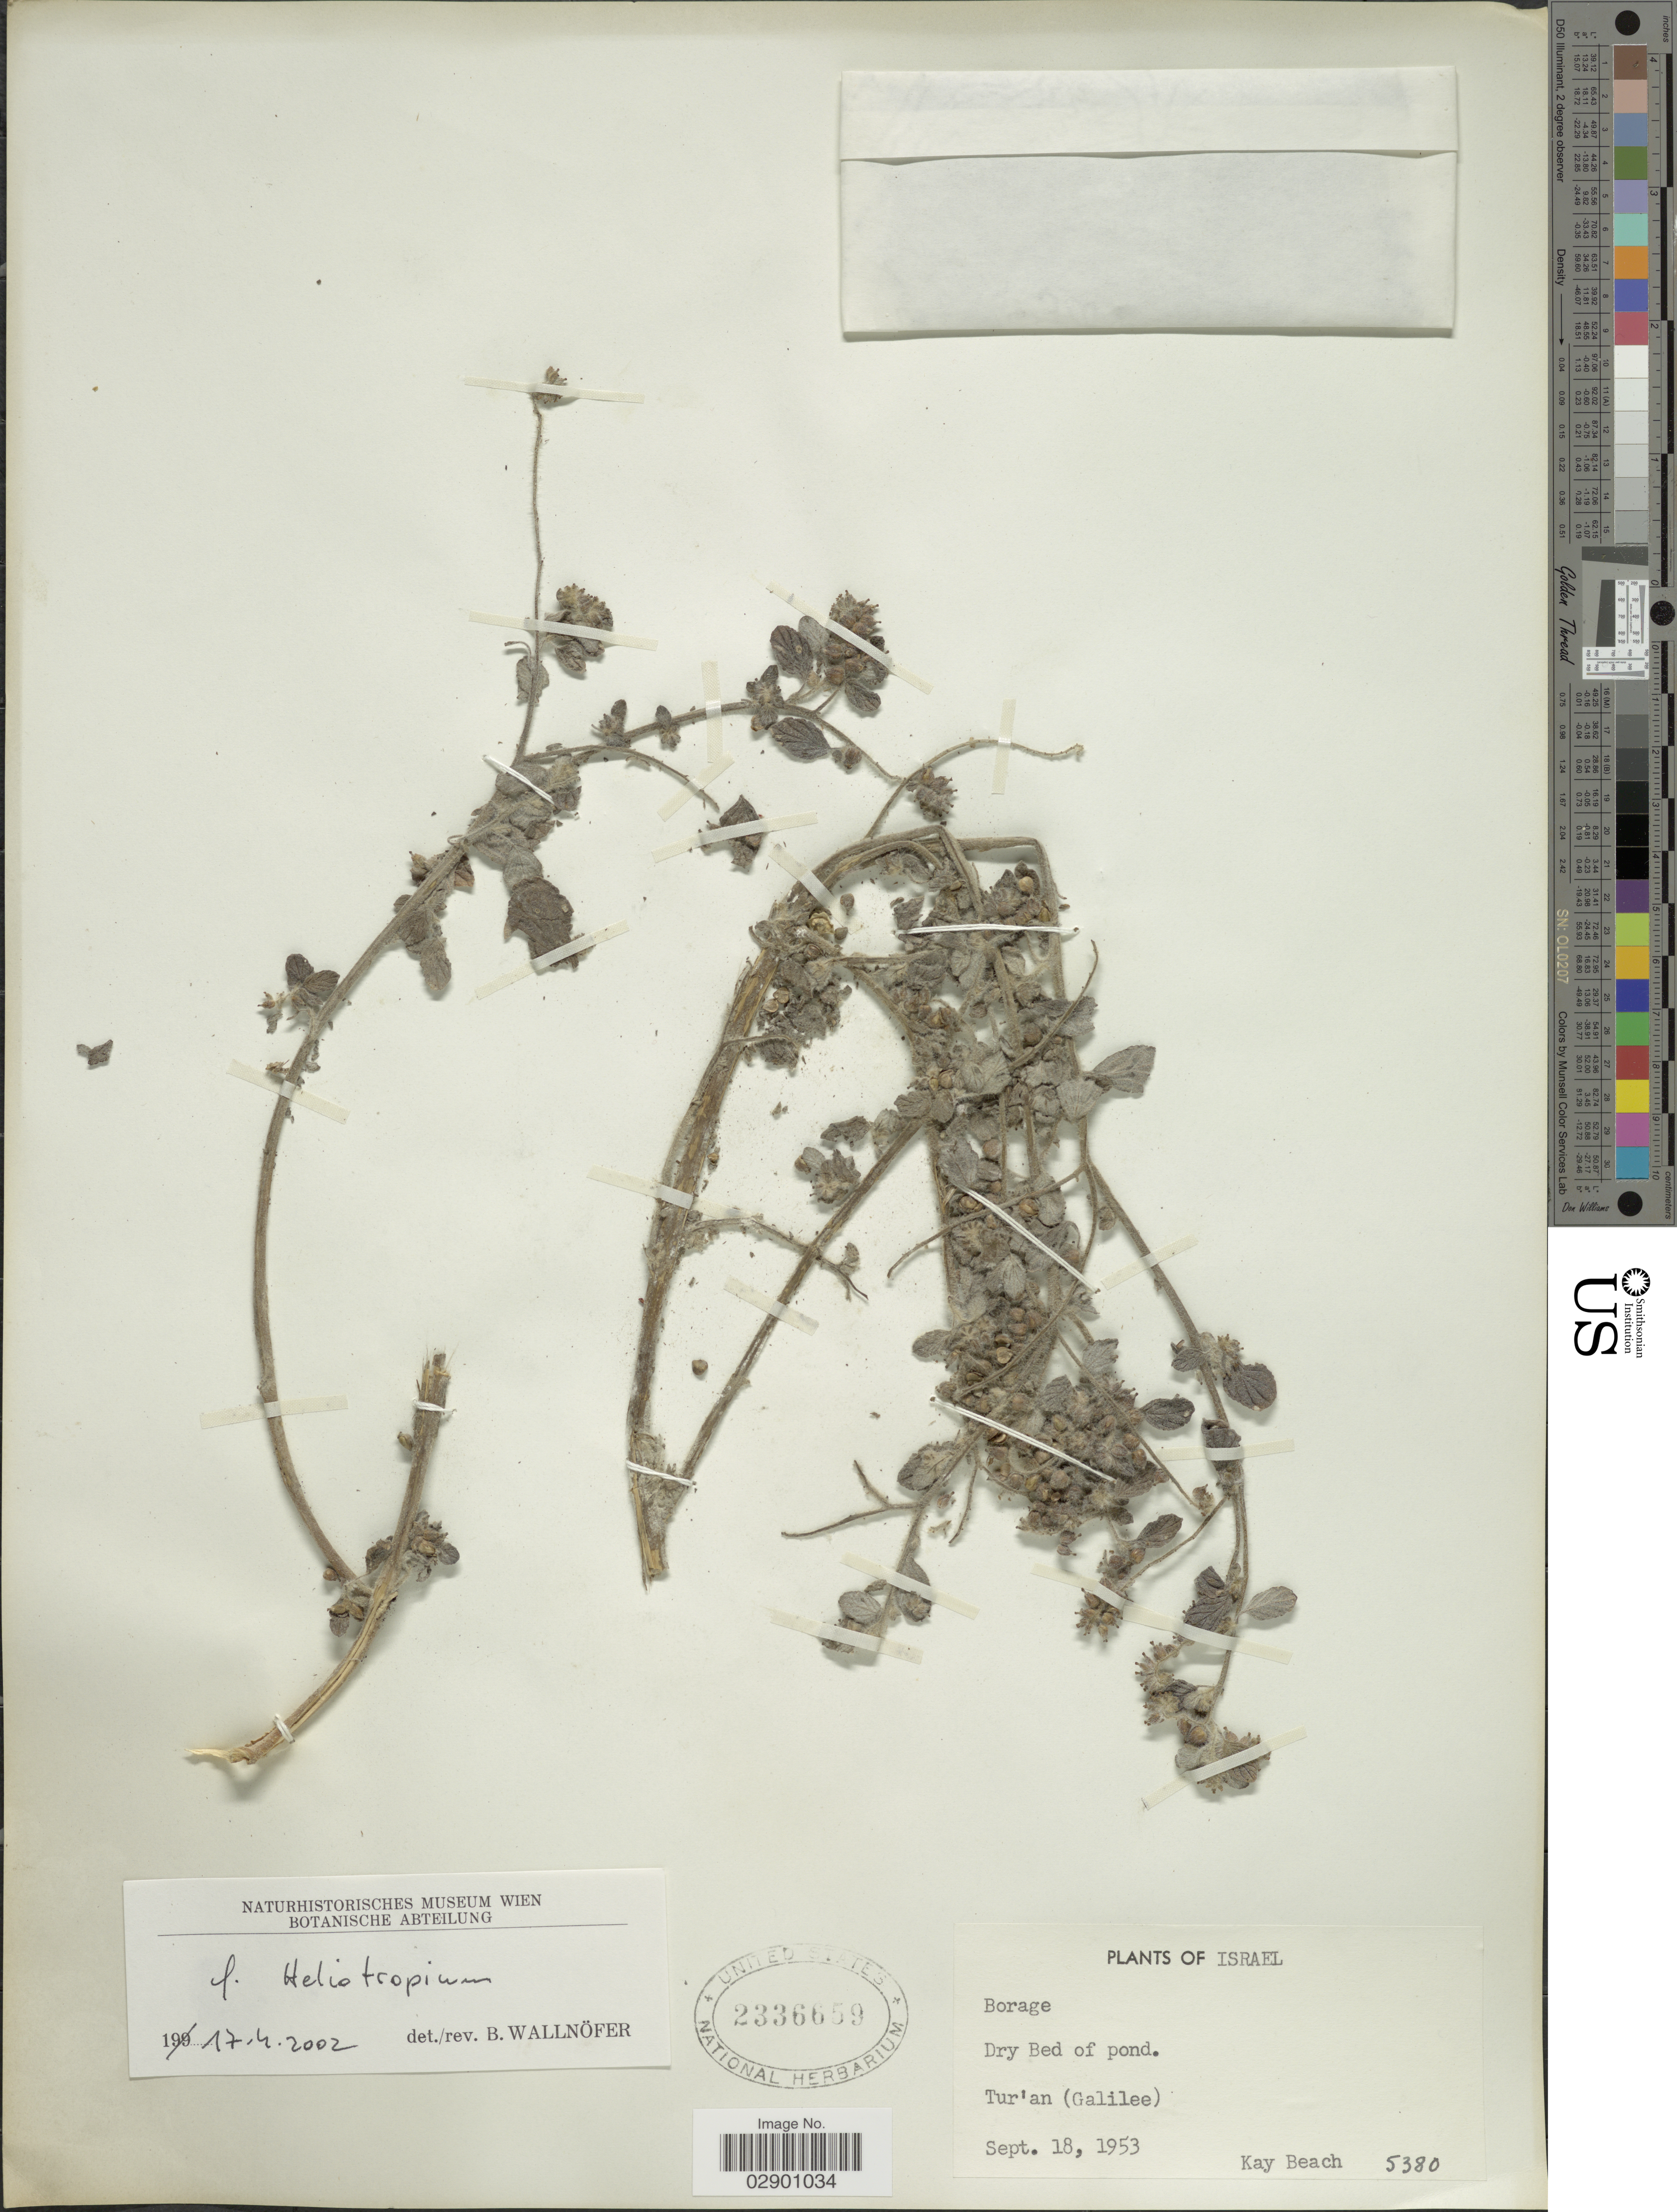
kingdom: Plantae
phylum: Tracheophyta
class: Magnoliopsida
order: Boraginales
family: Heliotropiaceae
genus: Heliotropium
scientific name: Heliotropium sp.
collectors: K. H. Beach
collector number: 5380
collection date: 1953-09-18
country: Israel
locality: Tur'an (Galilee).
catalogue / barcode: US 2336659